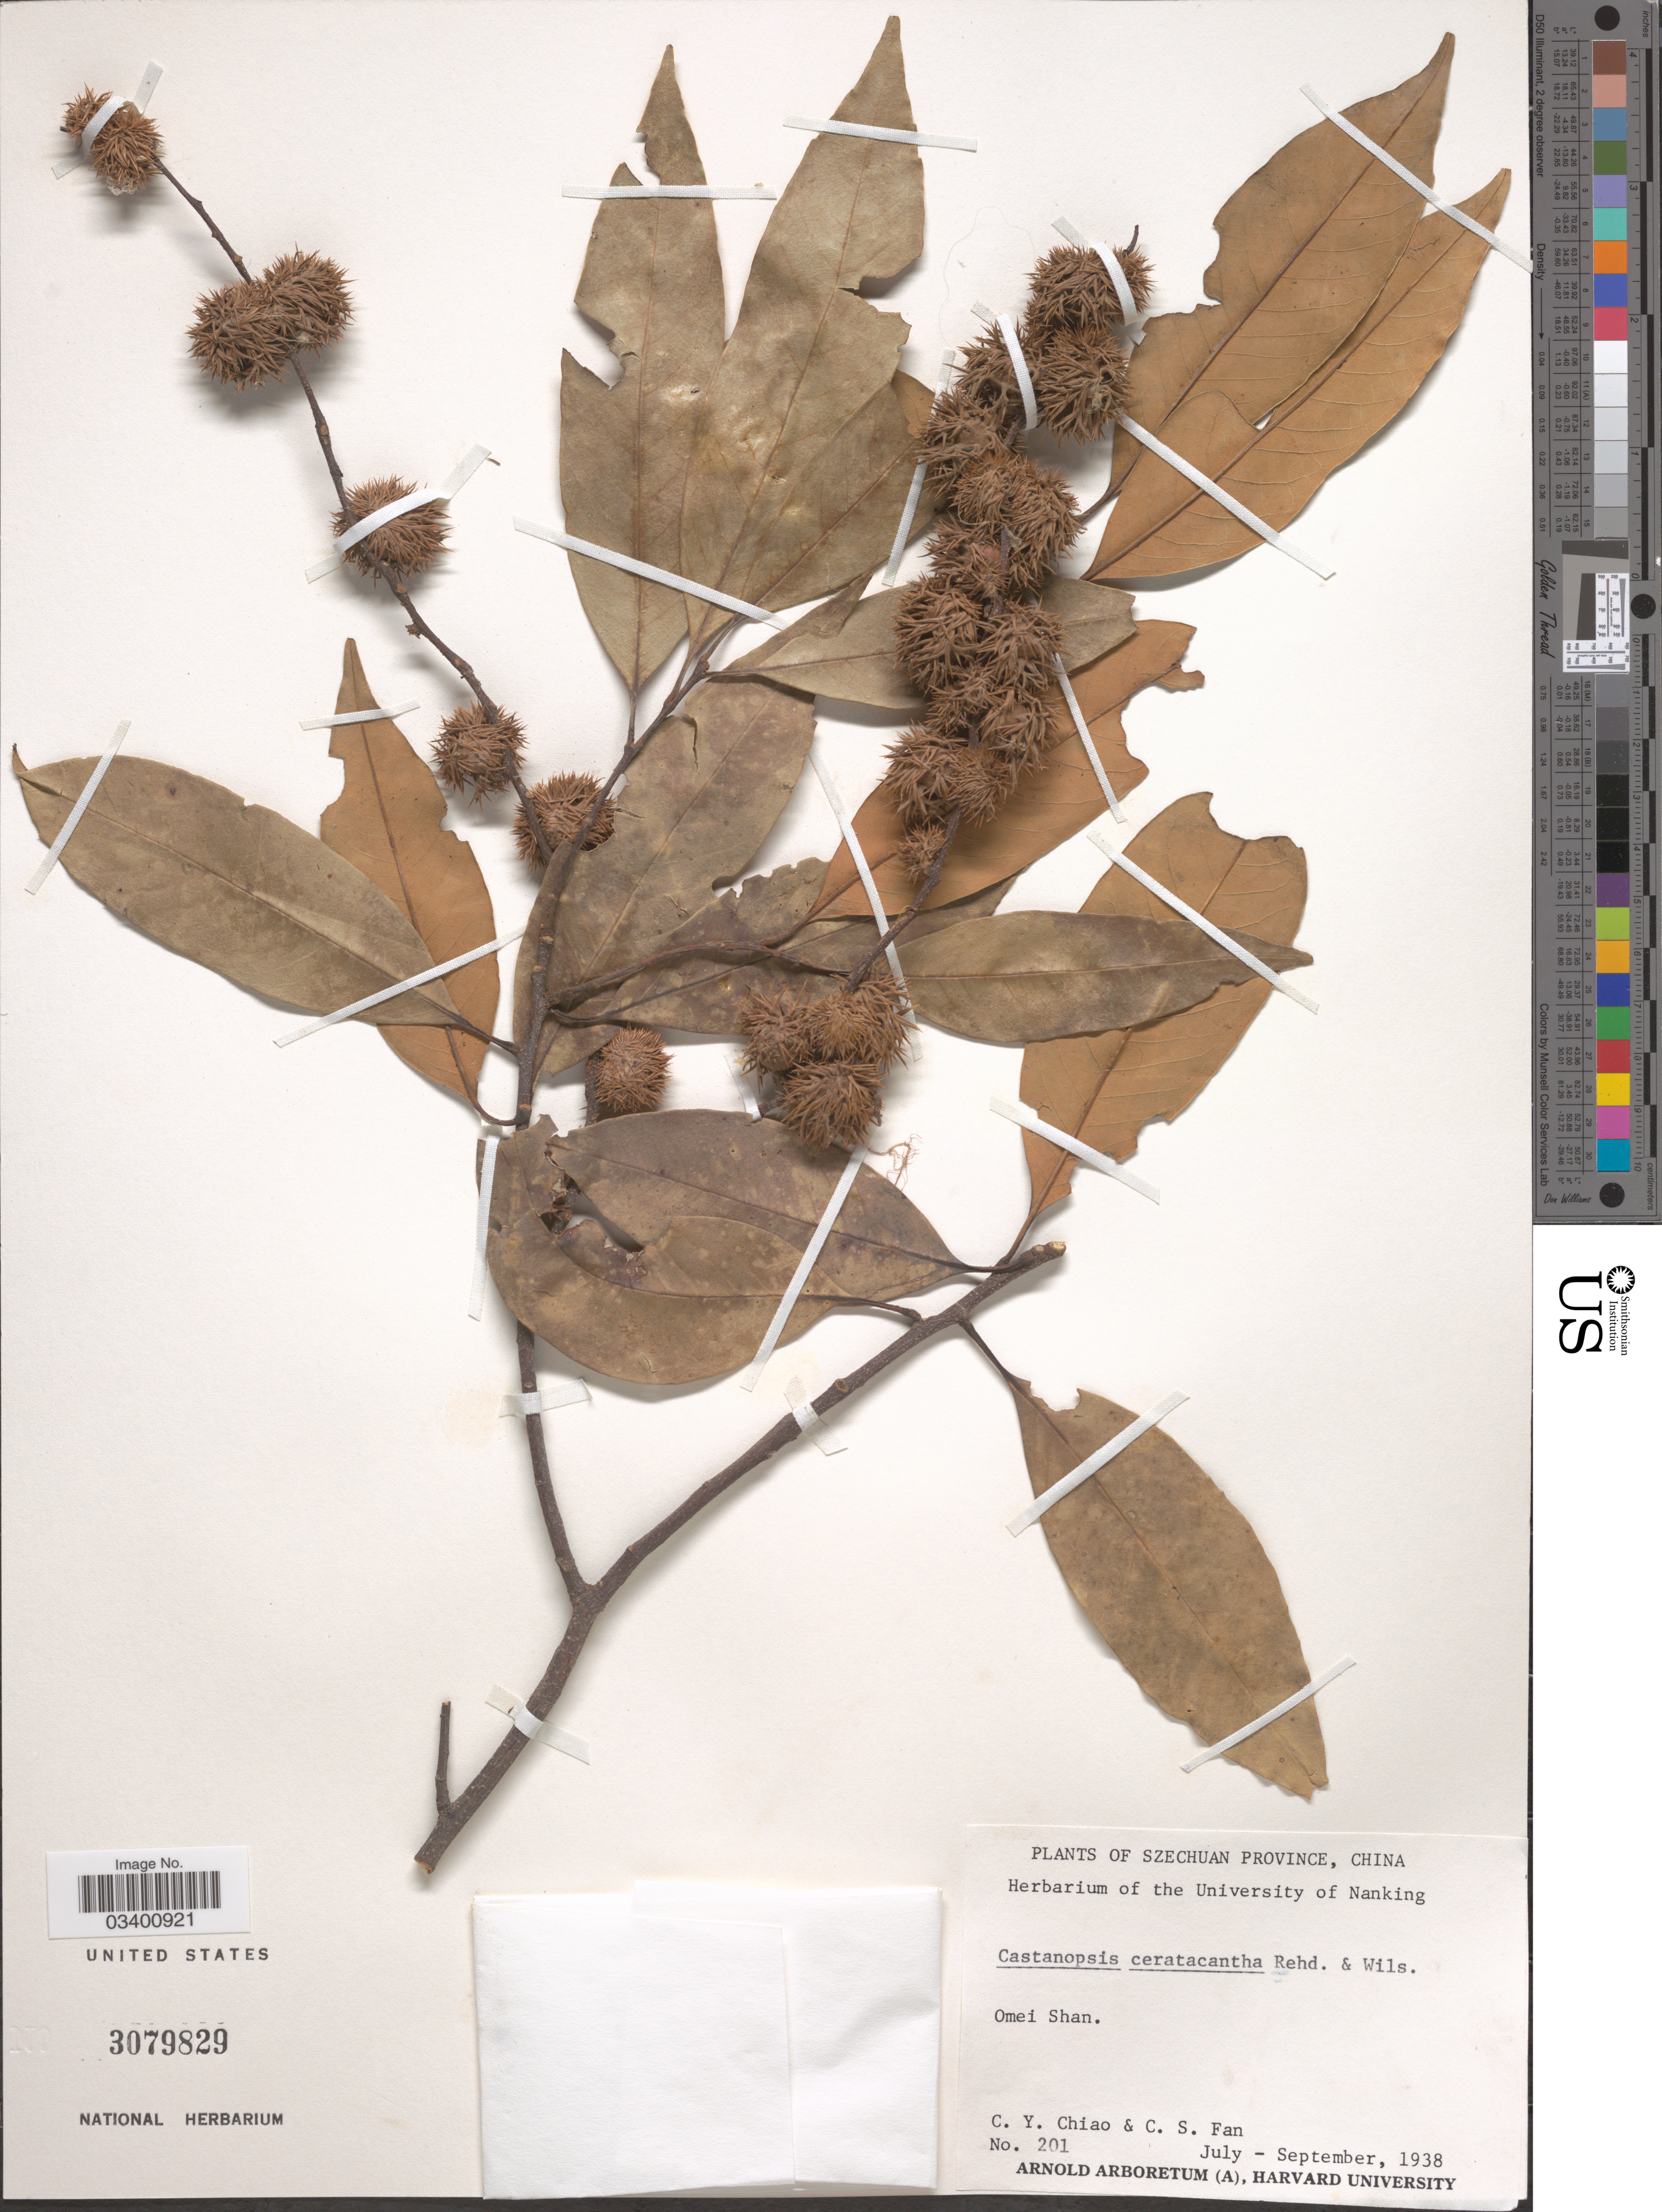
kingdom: Plantae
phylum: Tracheophyta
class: Magnoliopsida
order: Fagales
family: Fagaceae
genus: Castanopsis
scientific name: Castanopsis ceratacantha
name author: Rehder & E.H. Wilson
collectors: C. Y. Chiao & C. S. Fan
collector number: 201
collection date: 1938-07/1938-09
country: China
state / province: Sichuan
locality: Szechuan Province. Omei Shan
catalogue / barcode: US 3079829